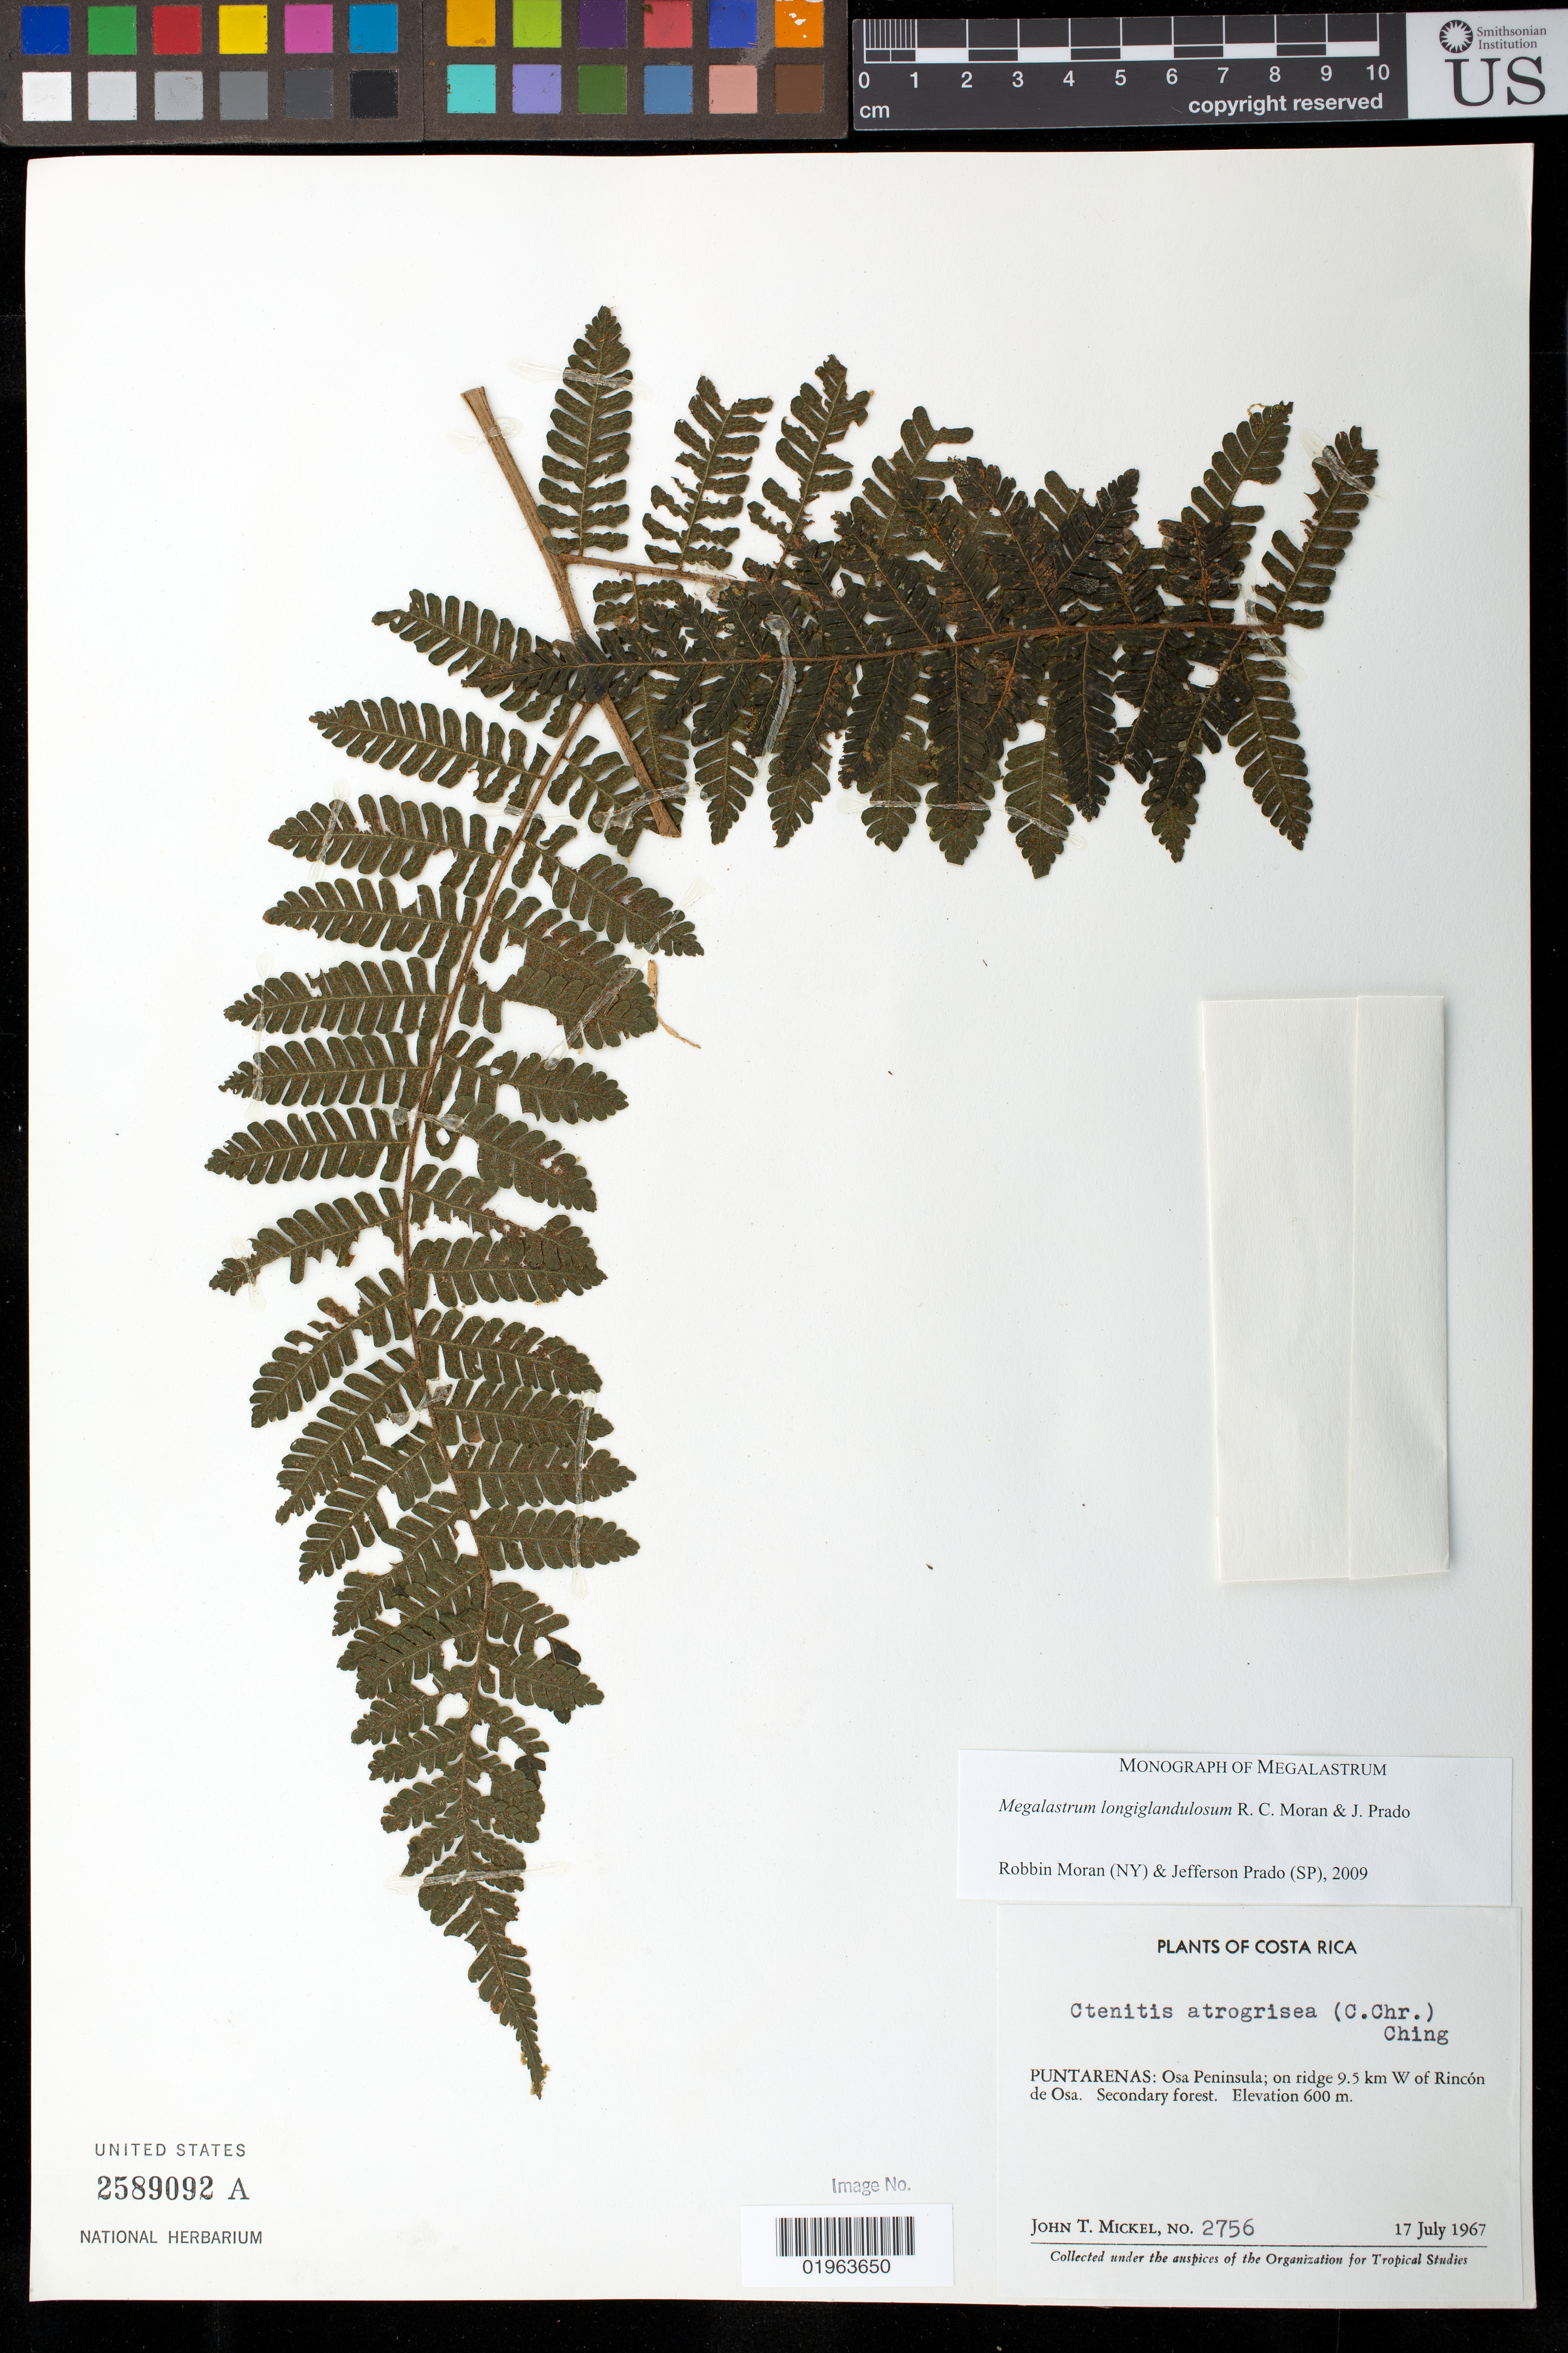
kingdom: Plantae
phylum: Tracheophyta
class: Polypodiopsida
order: Polypodiales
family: Dryopteridaceae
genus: Megalastrum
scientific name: Megalastrum longiglandulosum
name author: R.C. Moran & J. Prado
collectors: J. T. Mickel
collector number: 2756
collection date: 1967-07-17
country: Costa Rica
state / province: Puntarenas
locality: Osa Peninsula; on ridge 9.5 km W of Rincón de Osa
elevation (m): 600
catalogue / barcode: US 2589092